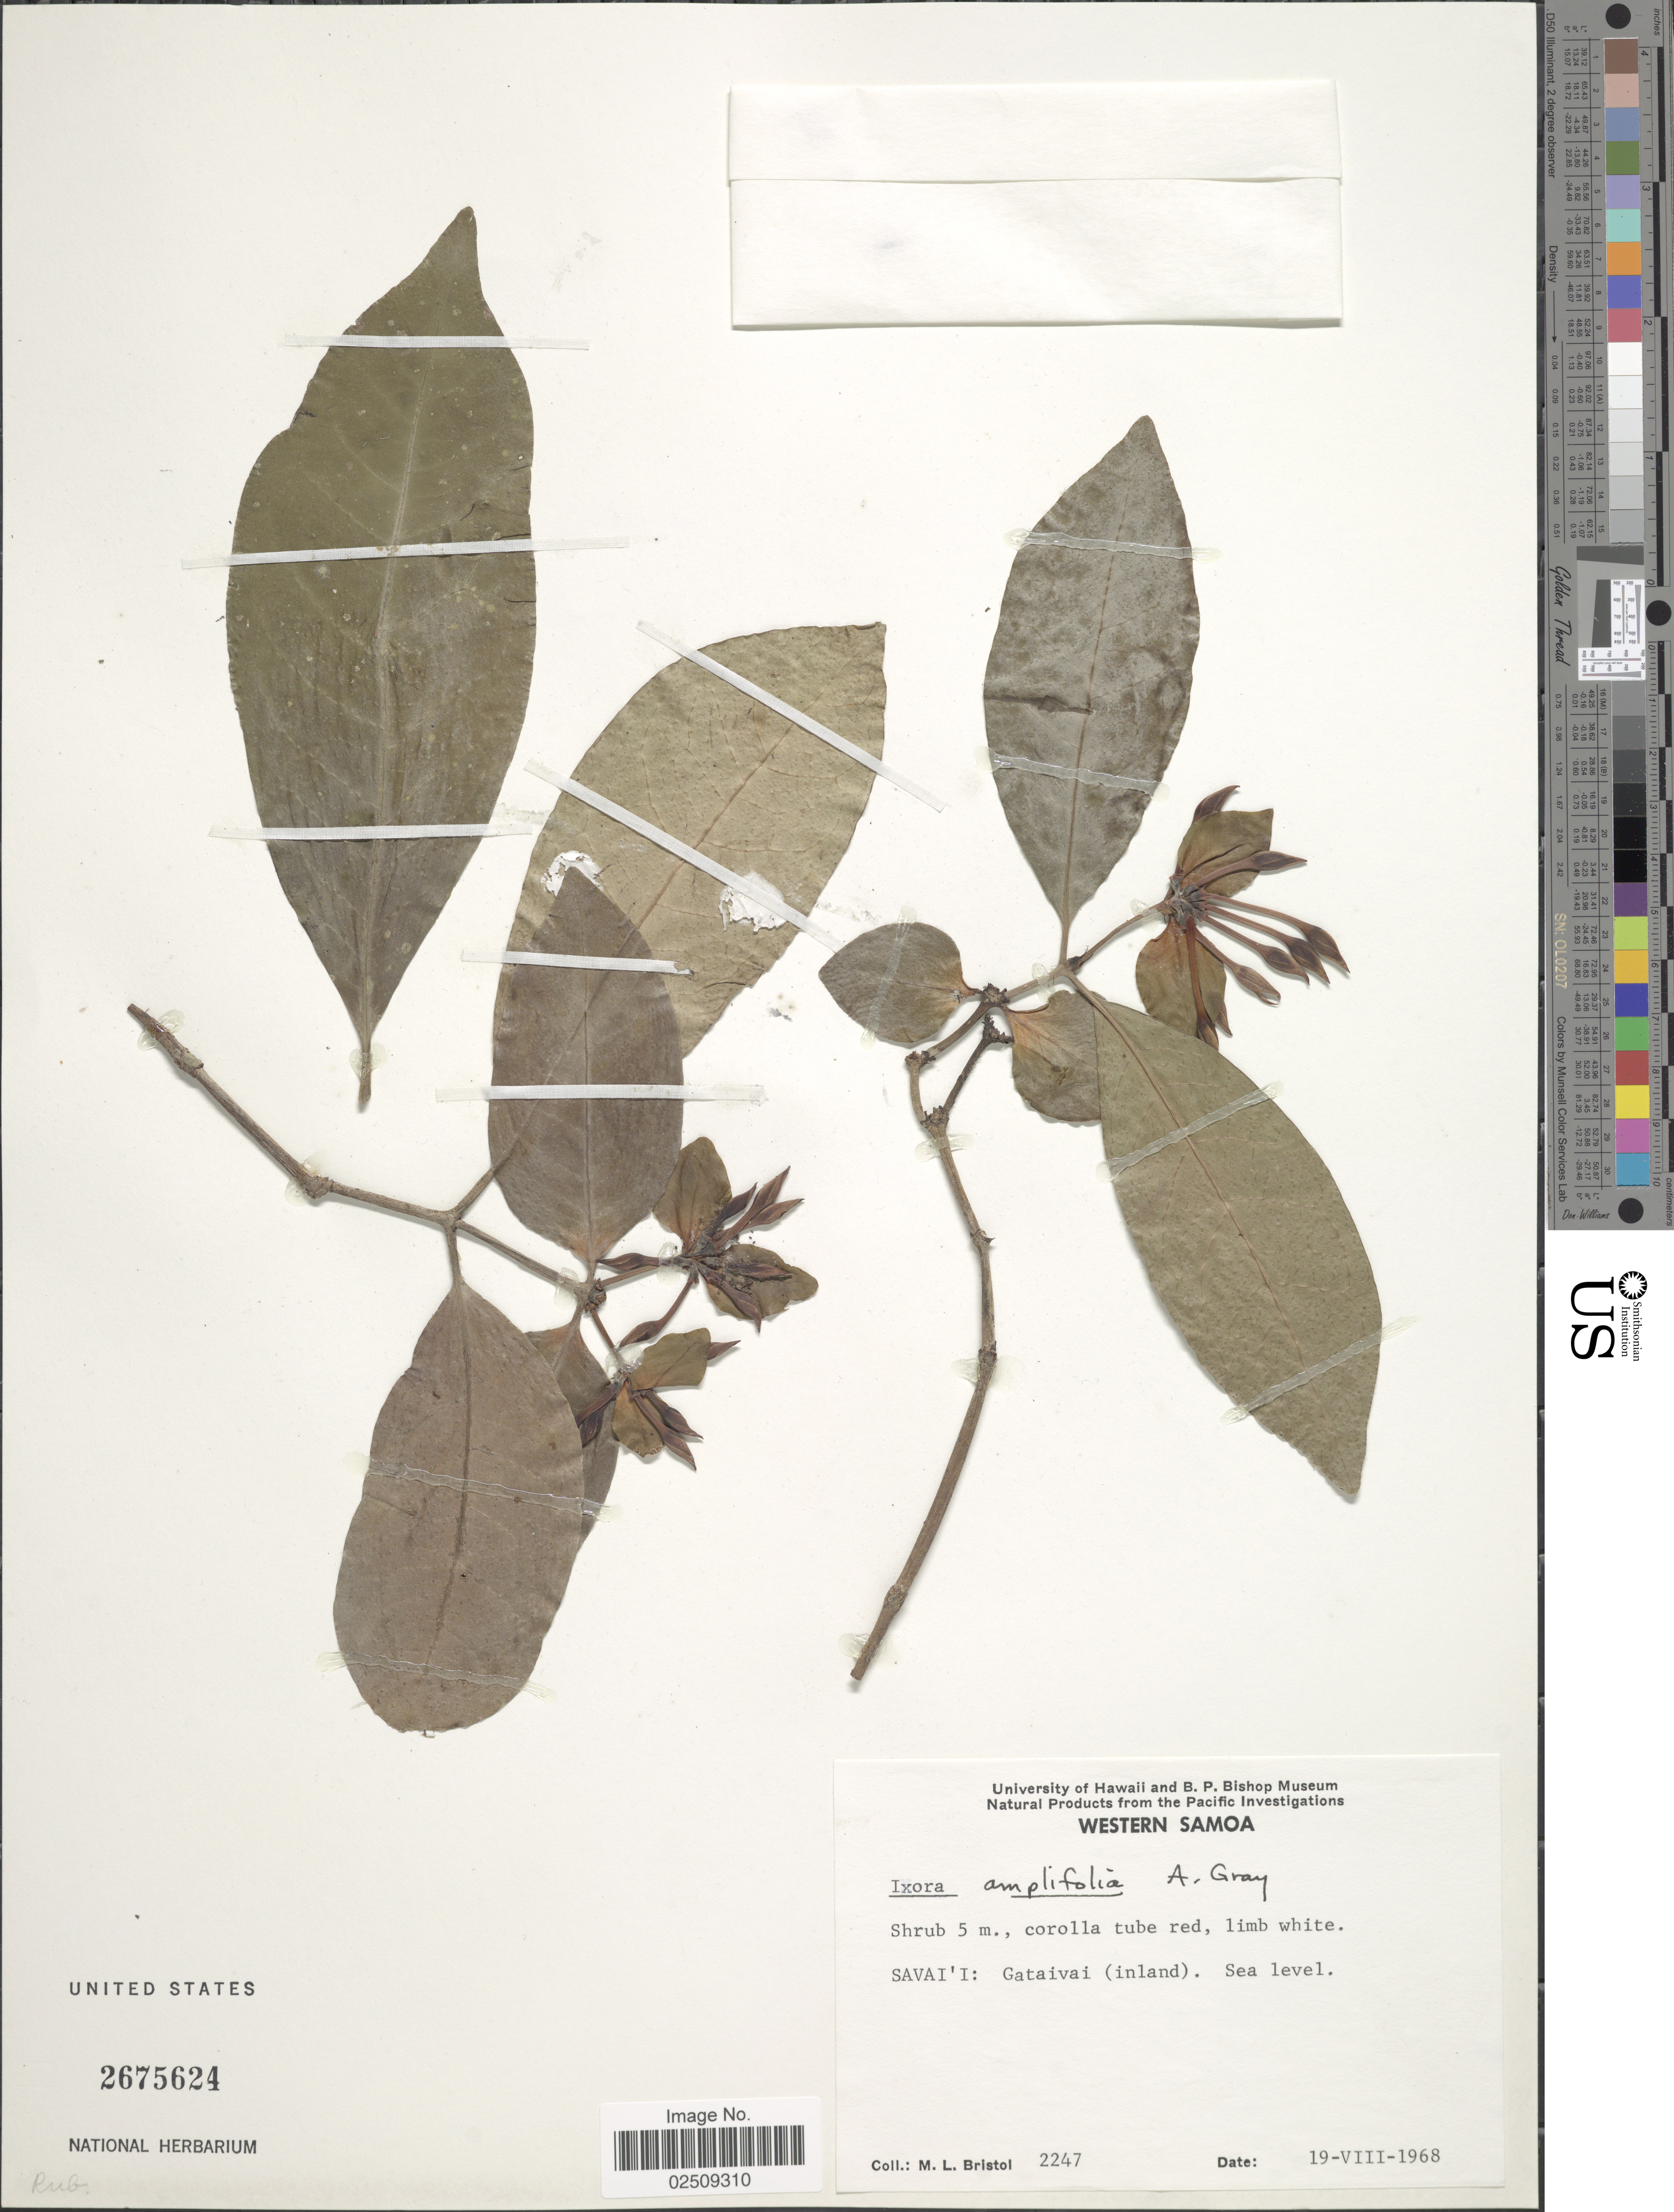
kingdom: Plantae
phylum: Tracheophyta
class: Magnoliopsida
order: Gentianales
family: Rubiaceae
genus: Ixora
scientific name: Ixora amplifolia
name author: A. Gray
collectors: M. L. Bristol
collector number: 2247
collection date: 1968-08-19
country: Samoa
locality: Savai'I: Gataivai (inland).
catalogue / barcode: US 2675624